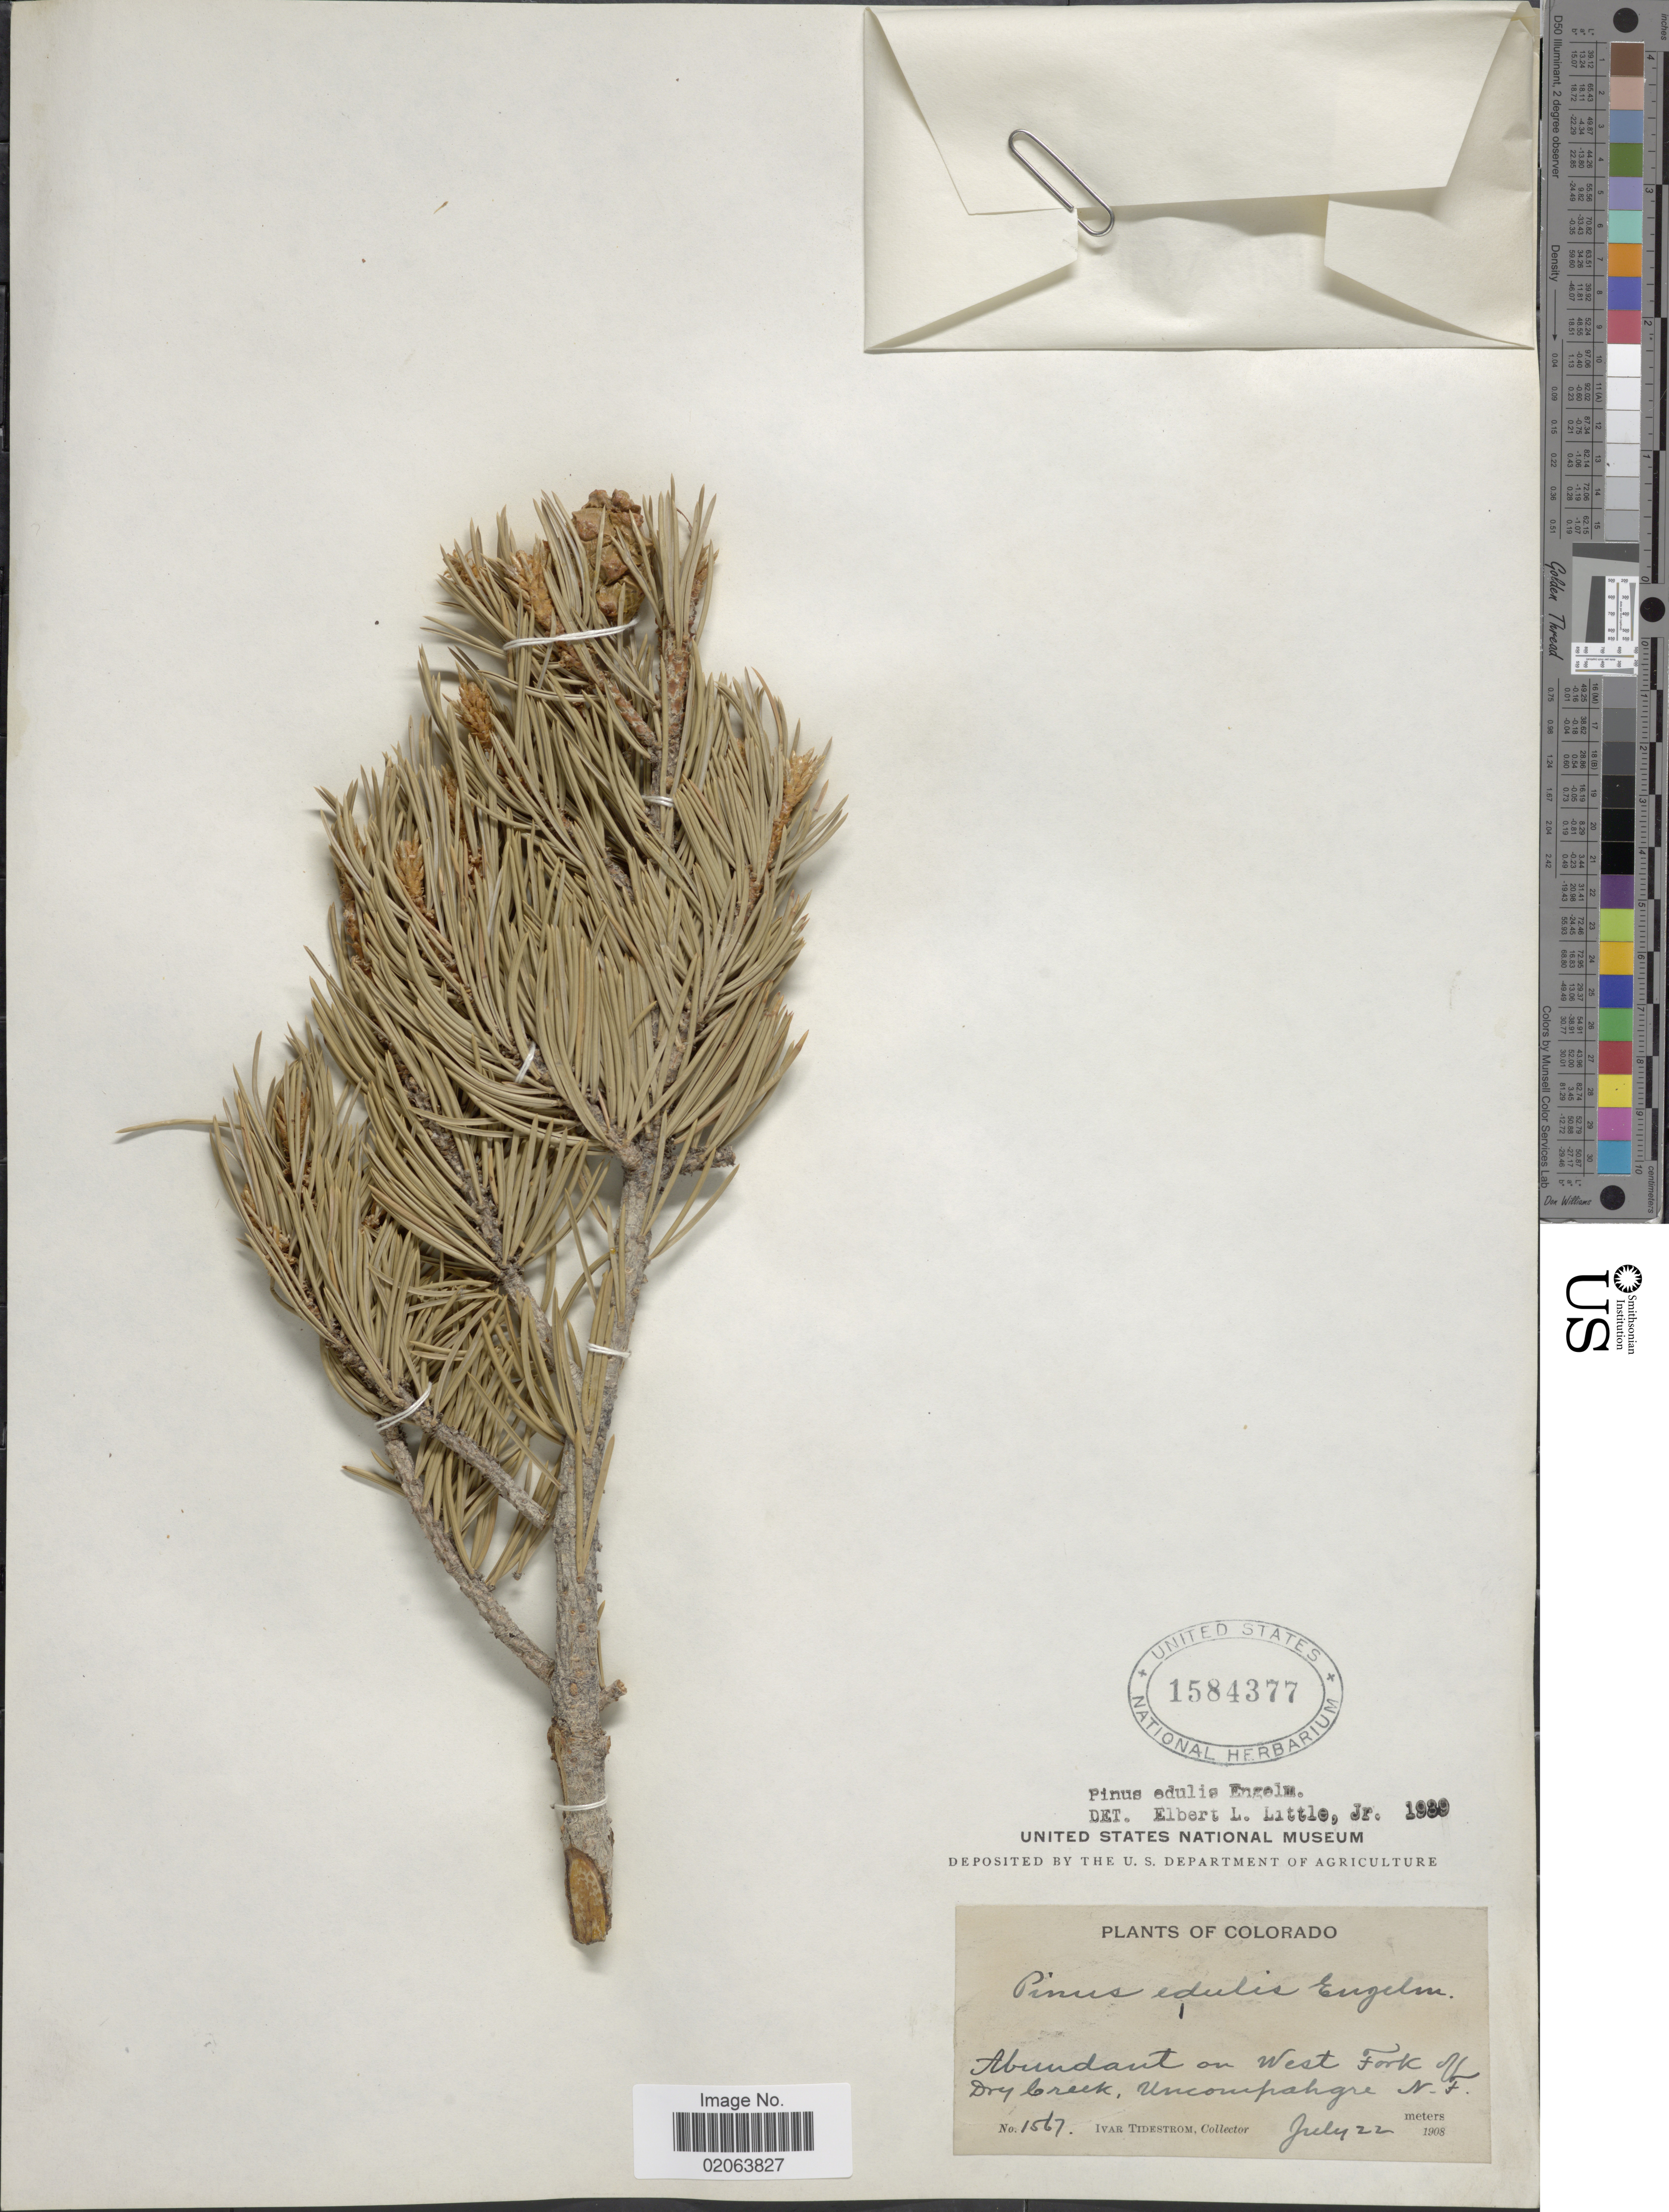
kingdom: Plantae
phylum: Tracheophyta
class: Pinopsida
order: Pinales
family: Pinaceae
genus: Pinus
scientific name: Pinus edulis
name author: Engelm.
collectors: I. F. Tidestrom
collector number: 1567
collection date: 1908-07-22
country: United States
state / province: Colorado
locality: West Fork of Dry Creek, Uncompahgre N. F.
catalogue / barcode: US 1584377